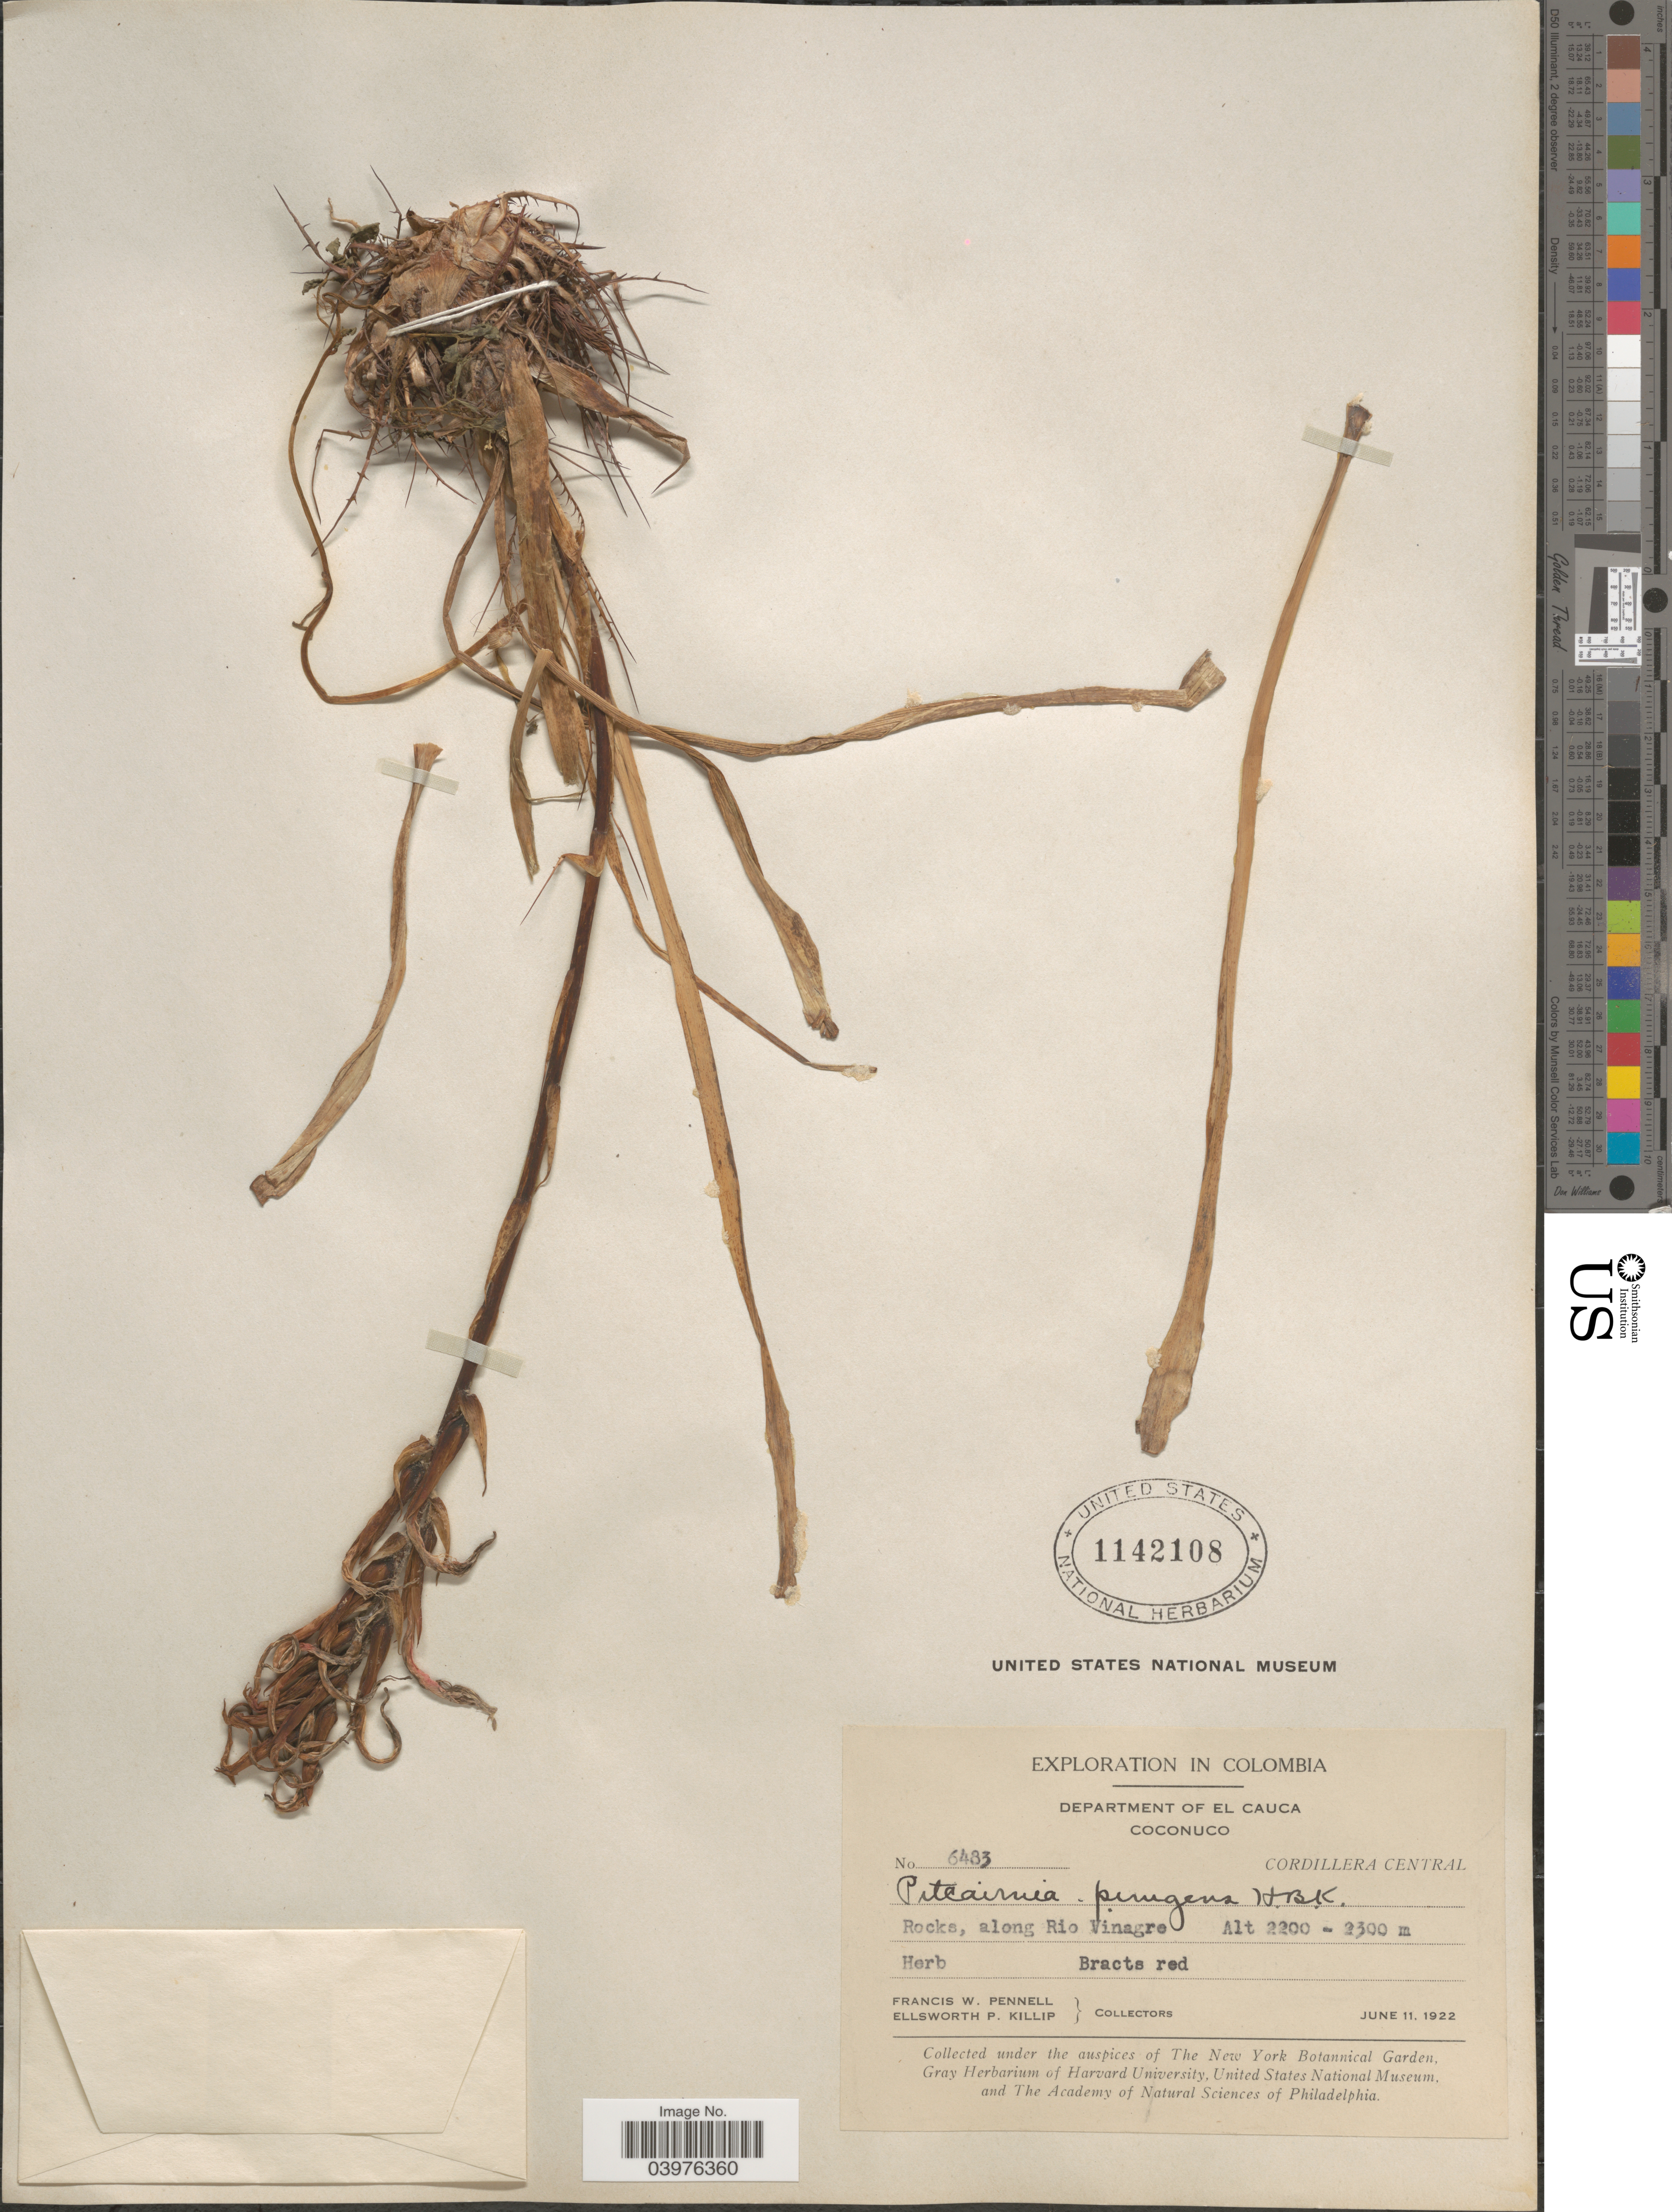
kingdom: Plantae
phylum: Tracheophyta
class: Liliopsida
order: Poales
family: Bromeliaceae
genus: Pitcairnia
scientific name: Pitcairnia pungens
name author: Kunth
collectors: F. W. Pennell & E. P. Killip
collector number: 6483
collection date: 1922-06-11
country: Colombia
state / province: Cauca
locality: Department of El Cauca. Coconuco. Cordillera Central. Along Rio Vinagre.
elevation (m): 2200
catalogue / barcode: US 1142108